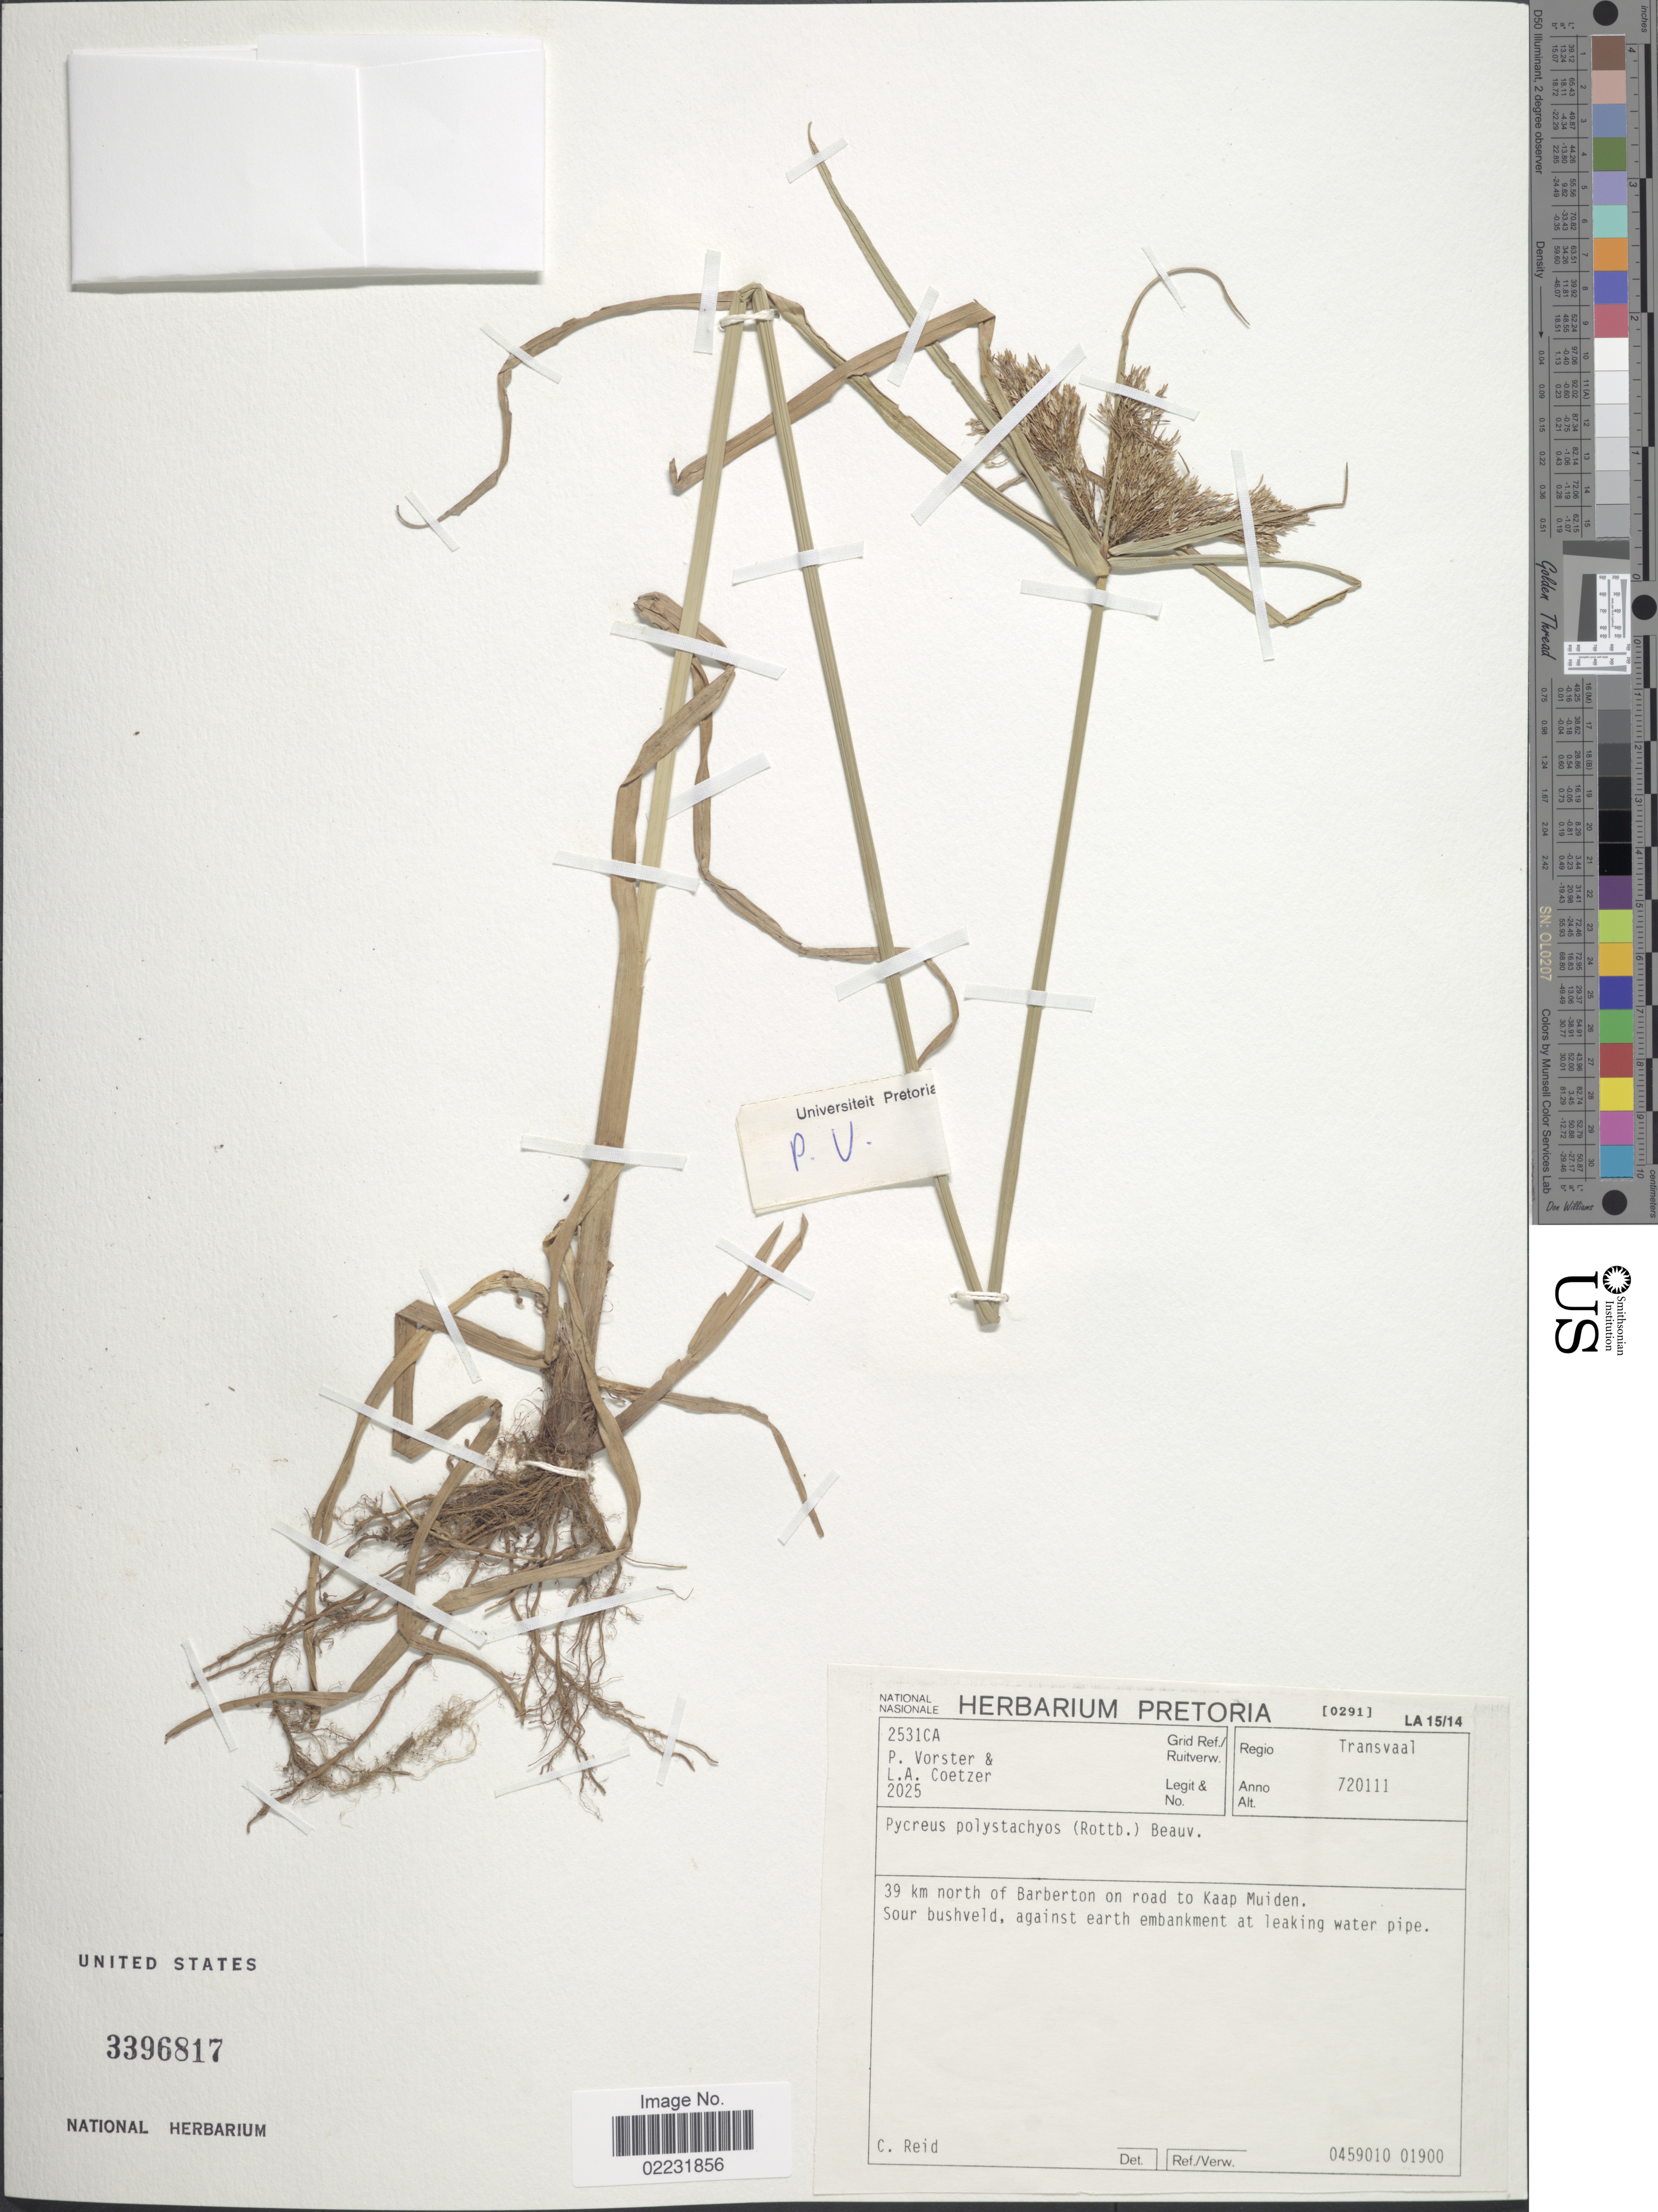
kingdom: Plantae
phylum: Tracheophyta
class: Liliopsida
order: Poales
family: Cyperaceae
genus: Cyperus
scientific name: Cyperus polystachyos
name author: Rottb.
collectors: P. Vorster & L. Coetzer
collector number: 2025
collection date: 1972-01-11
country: South Africa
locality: Regio Transvaal, 39 km north of Barberton on road to Kaap Muiden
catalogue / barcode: US 3396817